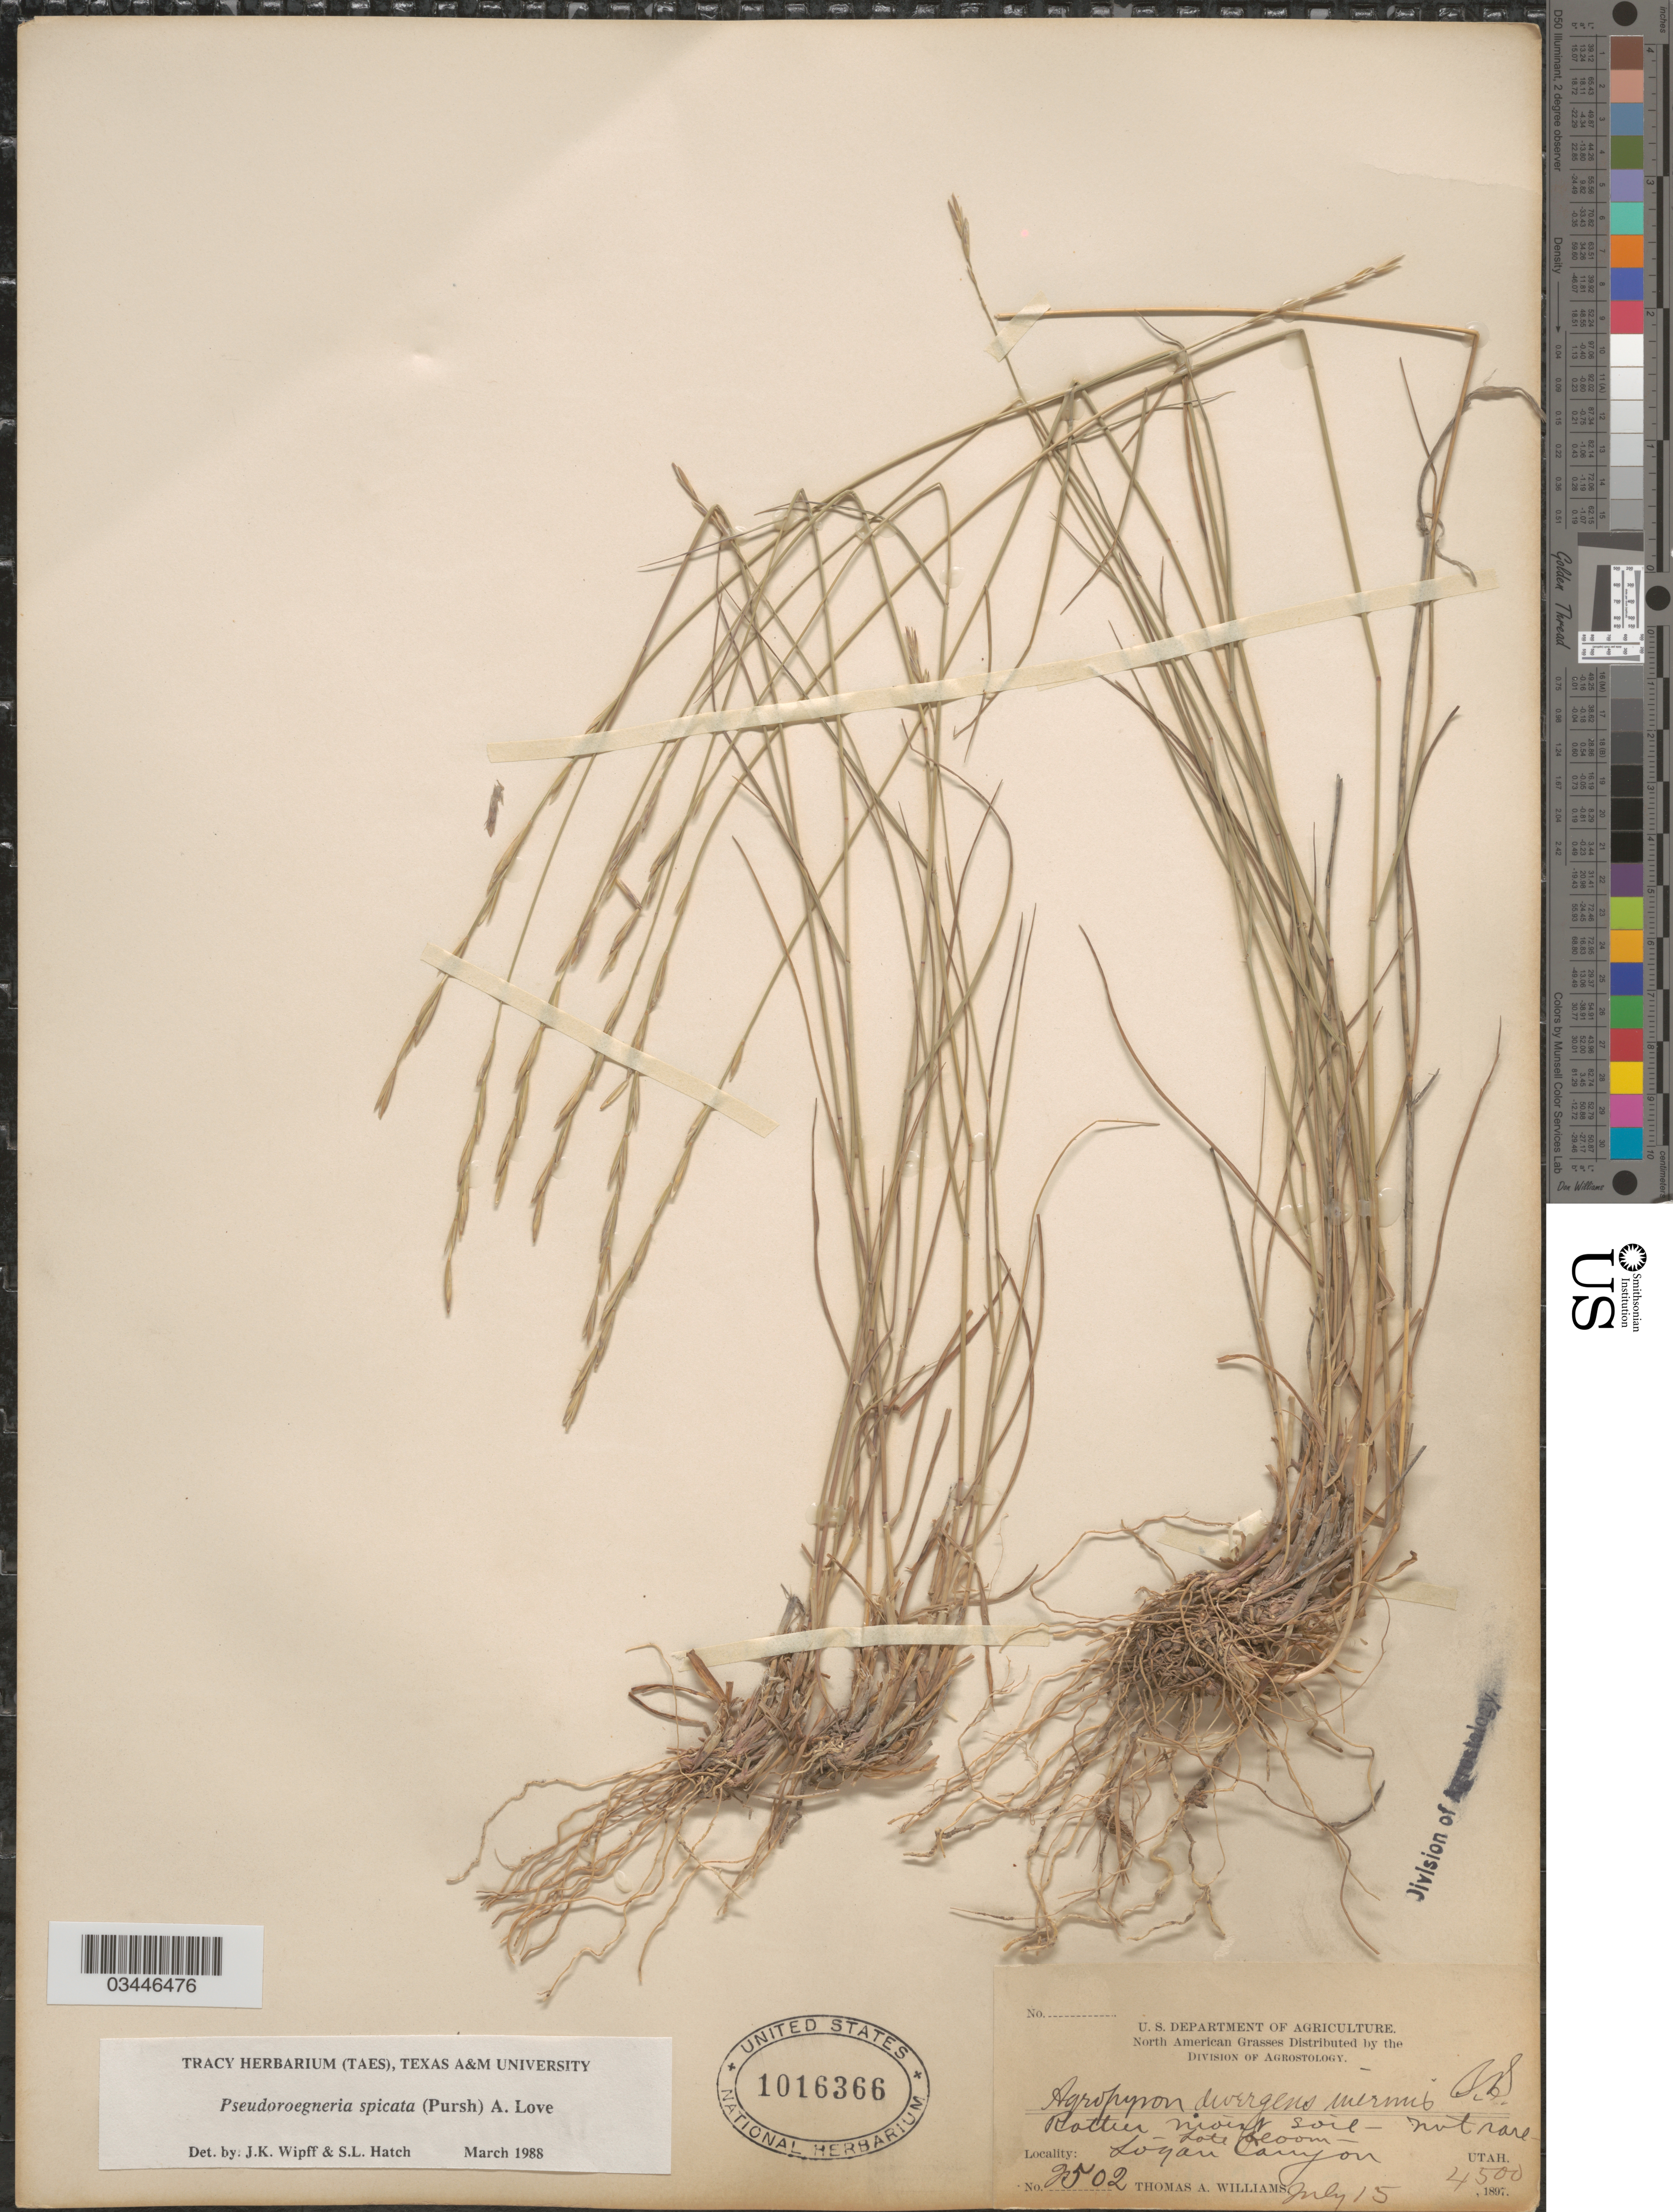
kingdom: Plantae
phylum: Tracheophyta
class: Liliopsida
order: Poales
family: Poaceae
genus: Pseudoroegneria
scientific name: Pseudoroegneria spicata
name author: (Pursh) Á. Löve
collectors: T. A. Williams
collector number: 2502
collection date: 1897-07-15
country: United States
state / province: Utah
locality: Logan Canyon.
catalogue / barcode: US 1016366